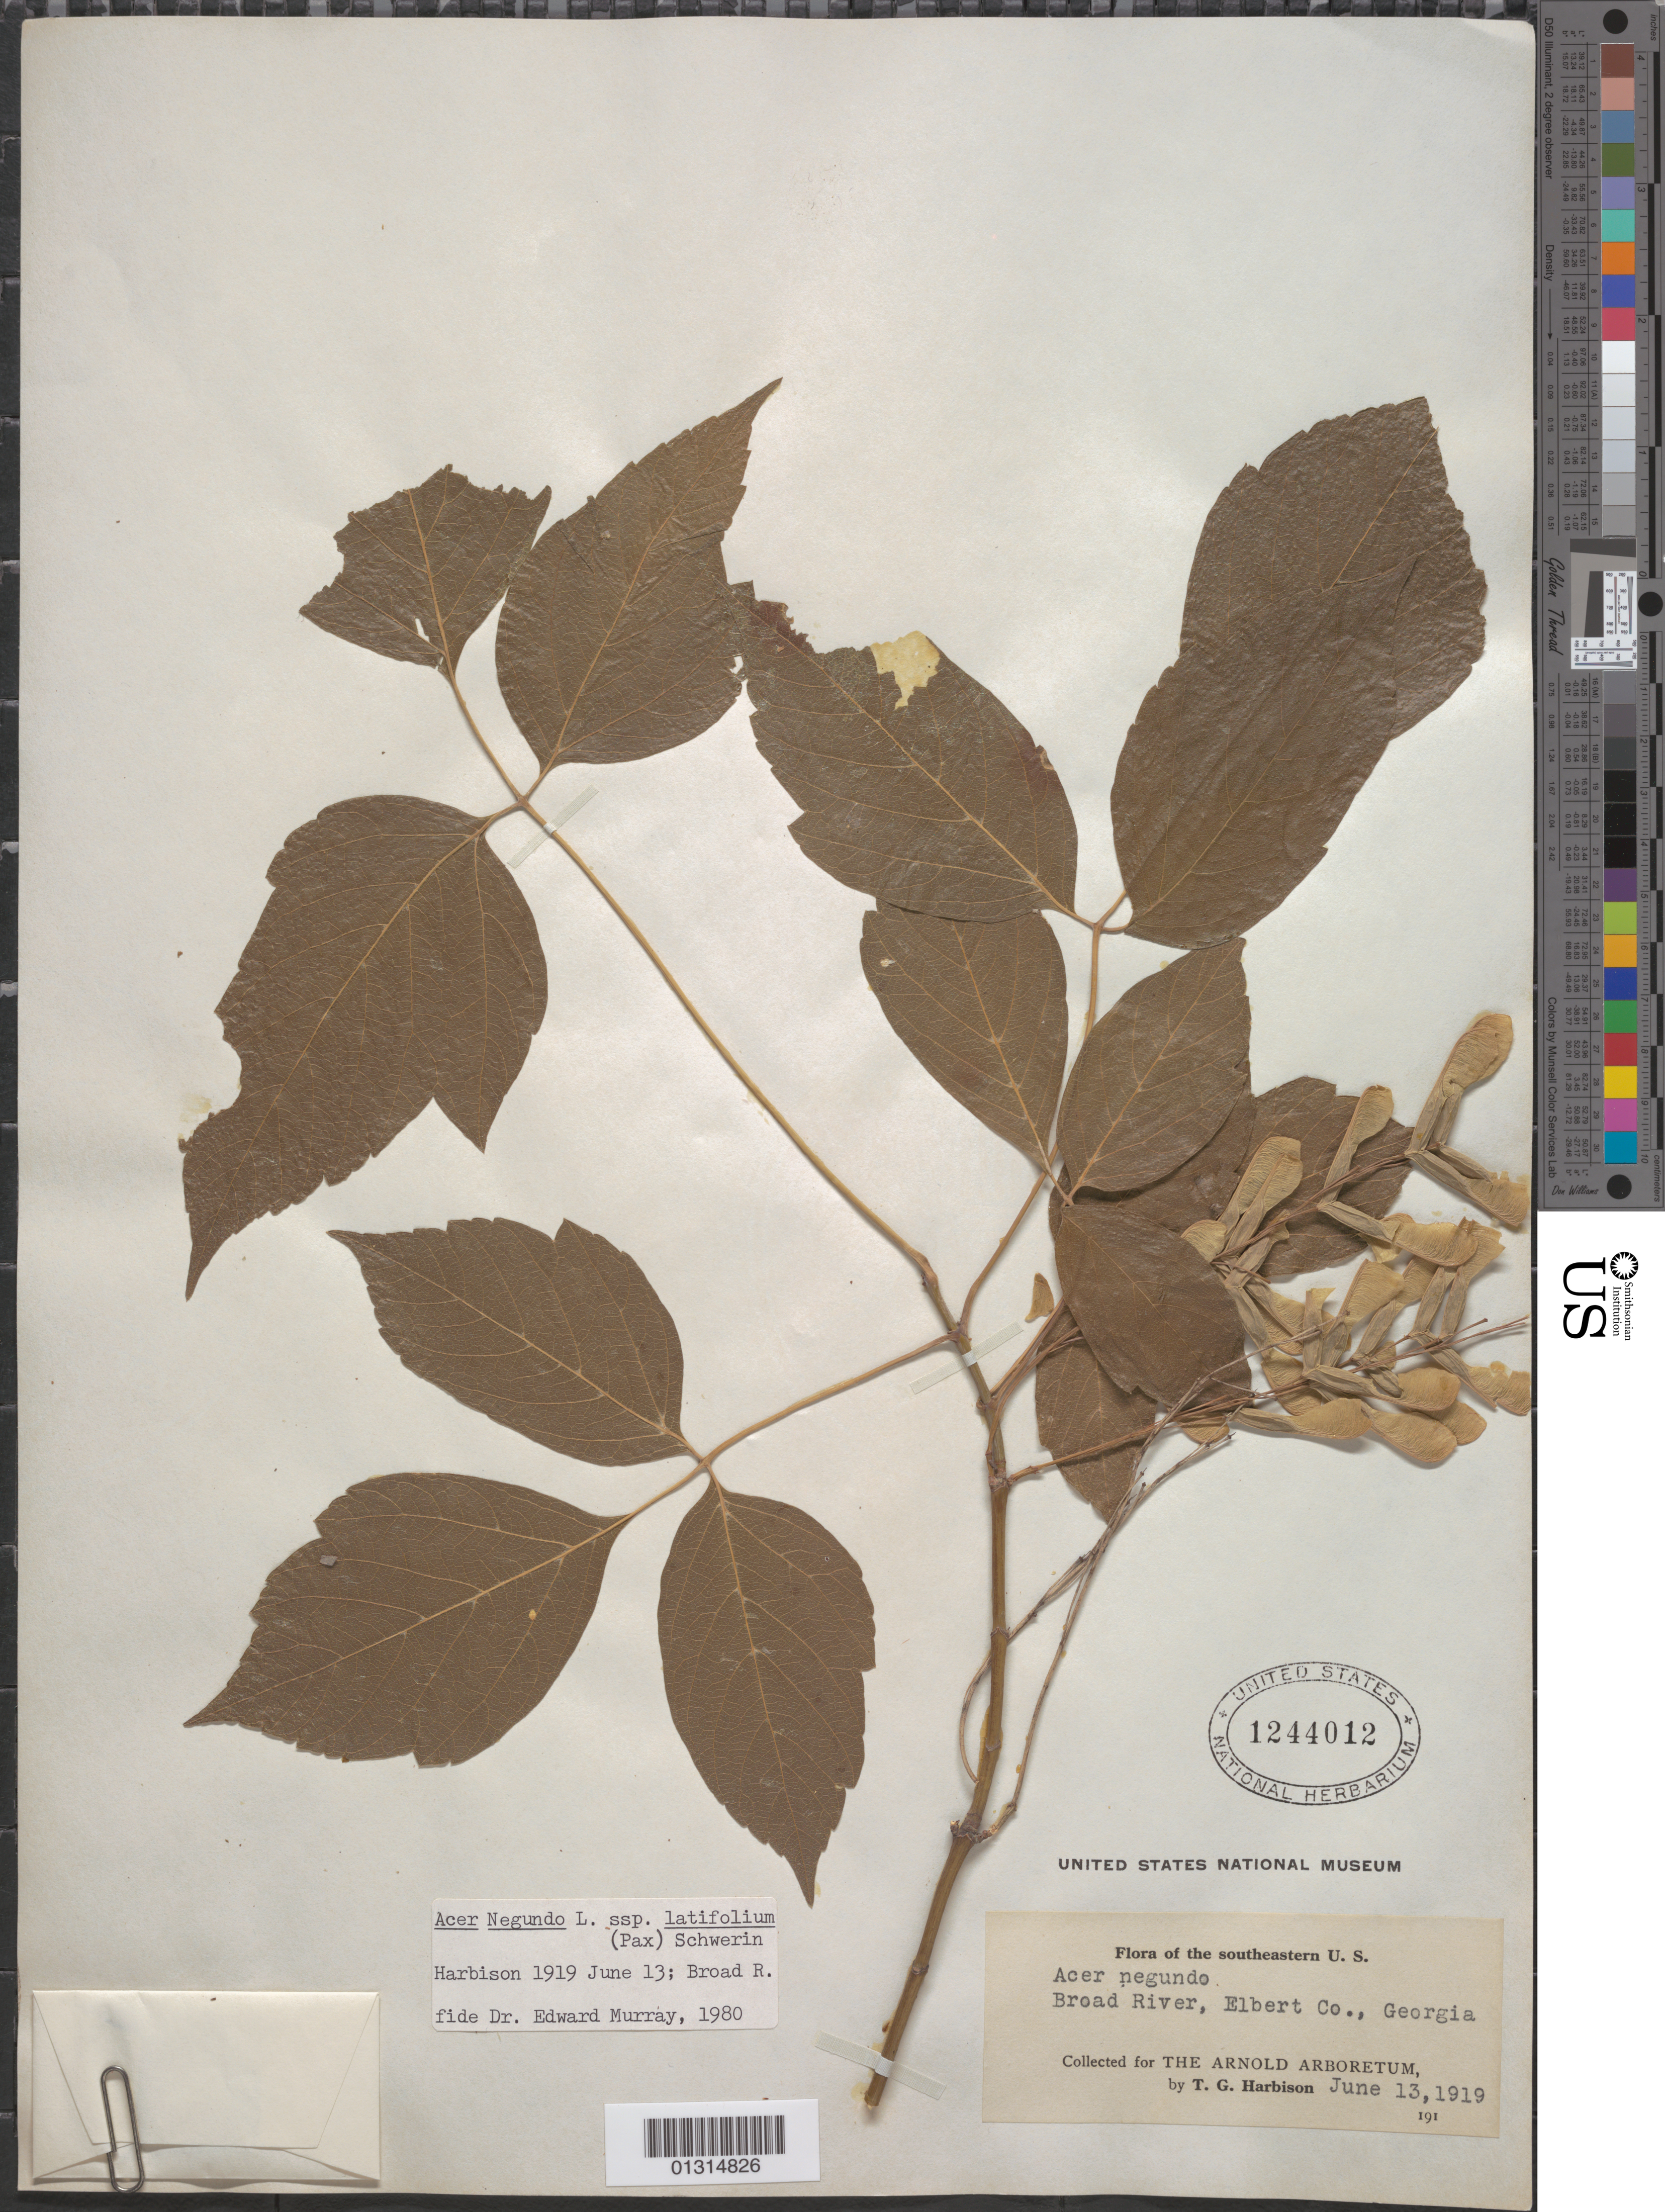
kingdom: Plantae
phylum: Tracheophyta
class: Magnoliopsida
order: Sapindales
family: Sapindaceae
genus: Acer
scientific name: Acer negundo subsp. latifolium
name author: (Pax) Schwer.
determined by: Murray, Edward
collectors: T. Harbison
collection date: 1919-06-13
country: United States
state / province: Georgia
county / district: Elbert County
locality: Elbert County, Broad River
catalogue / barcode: US 1244012